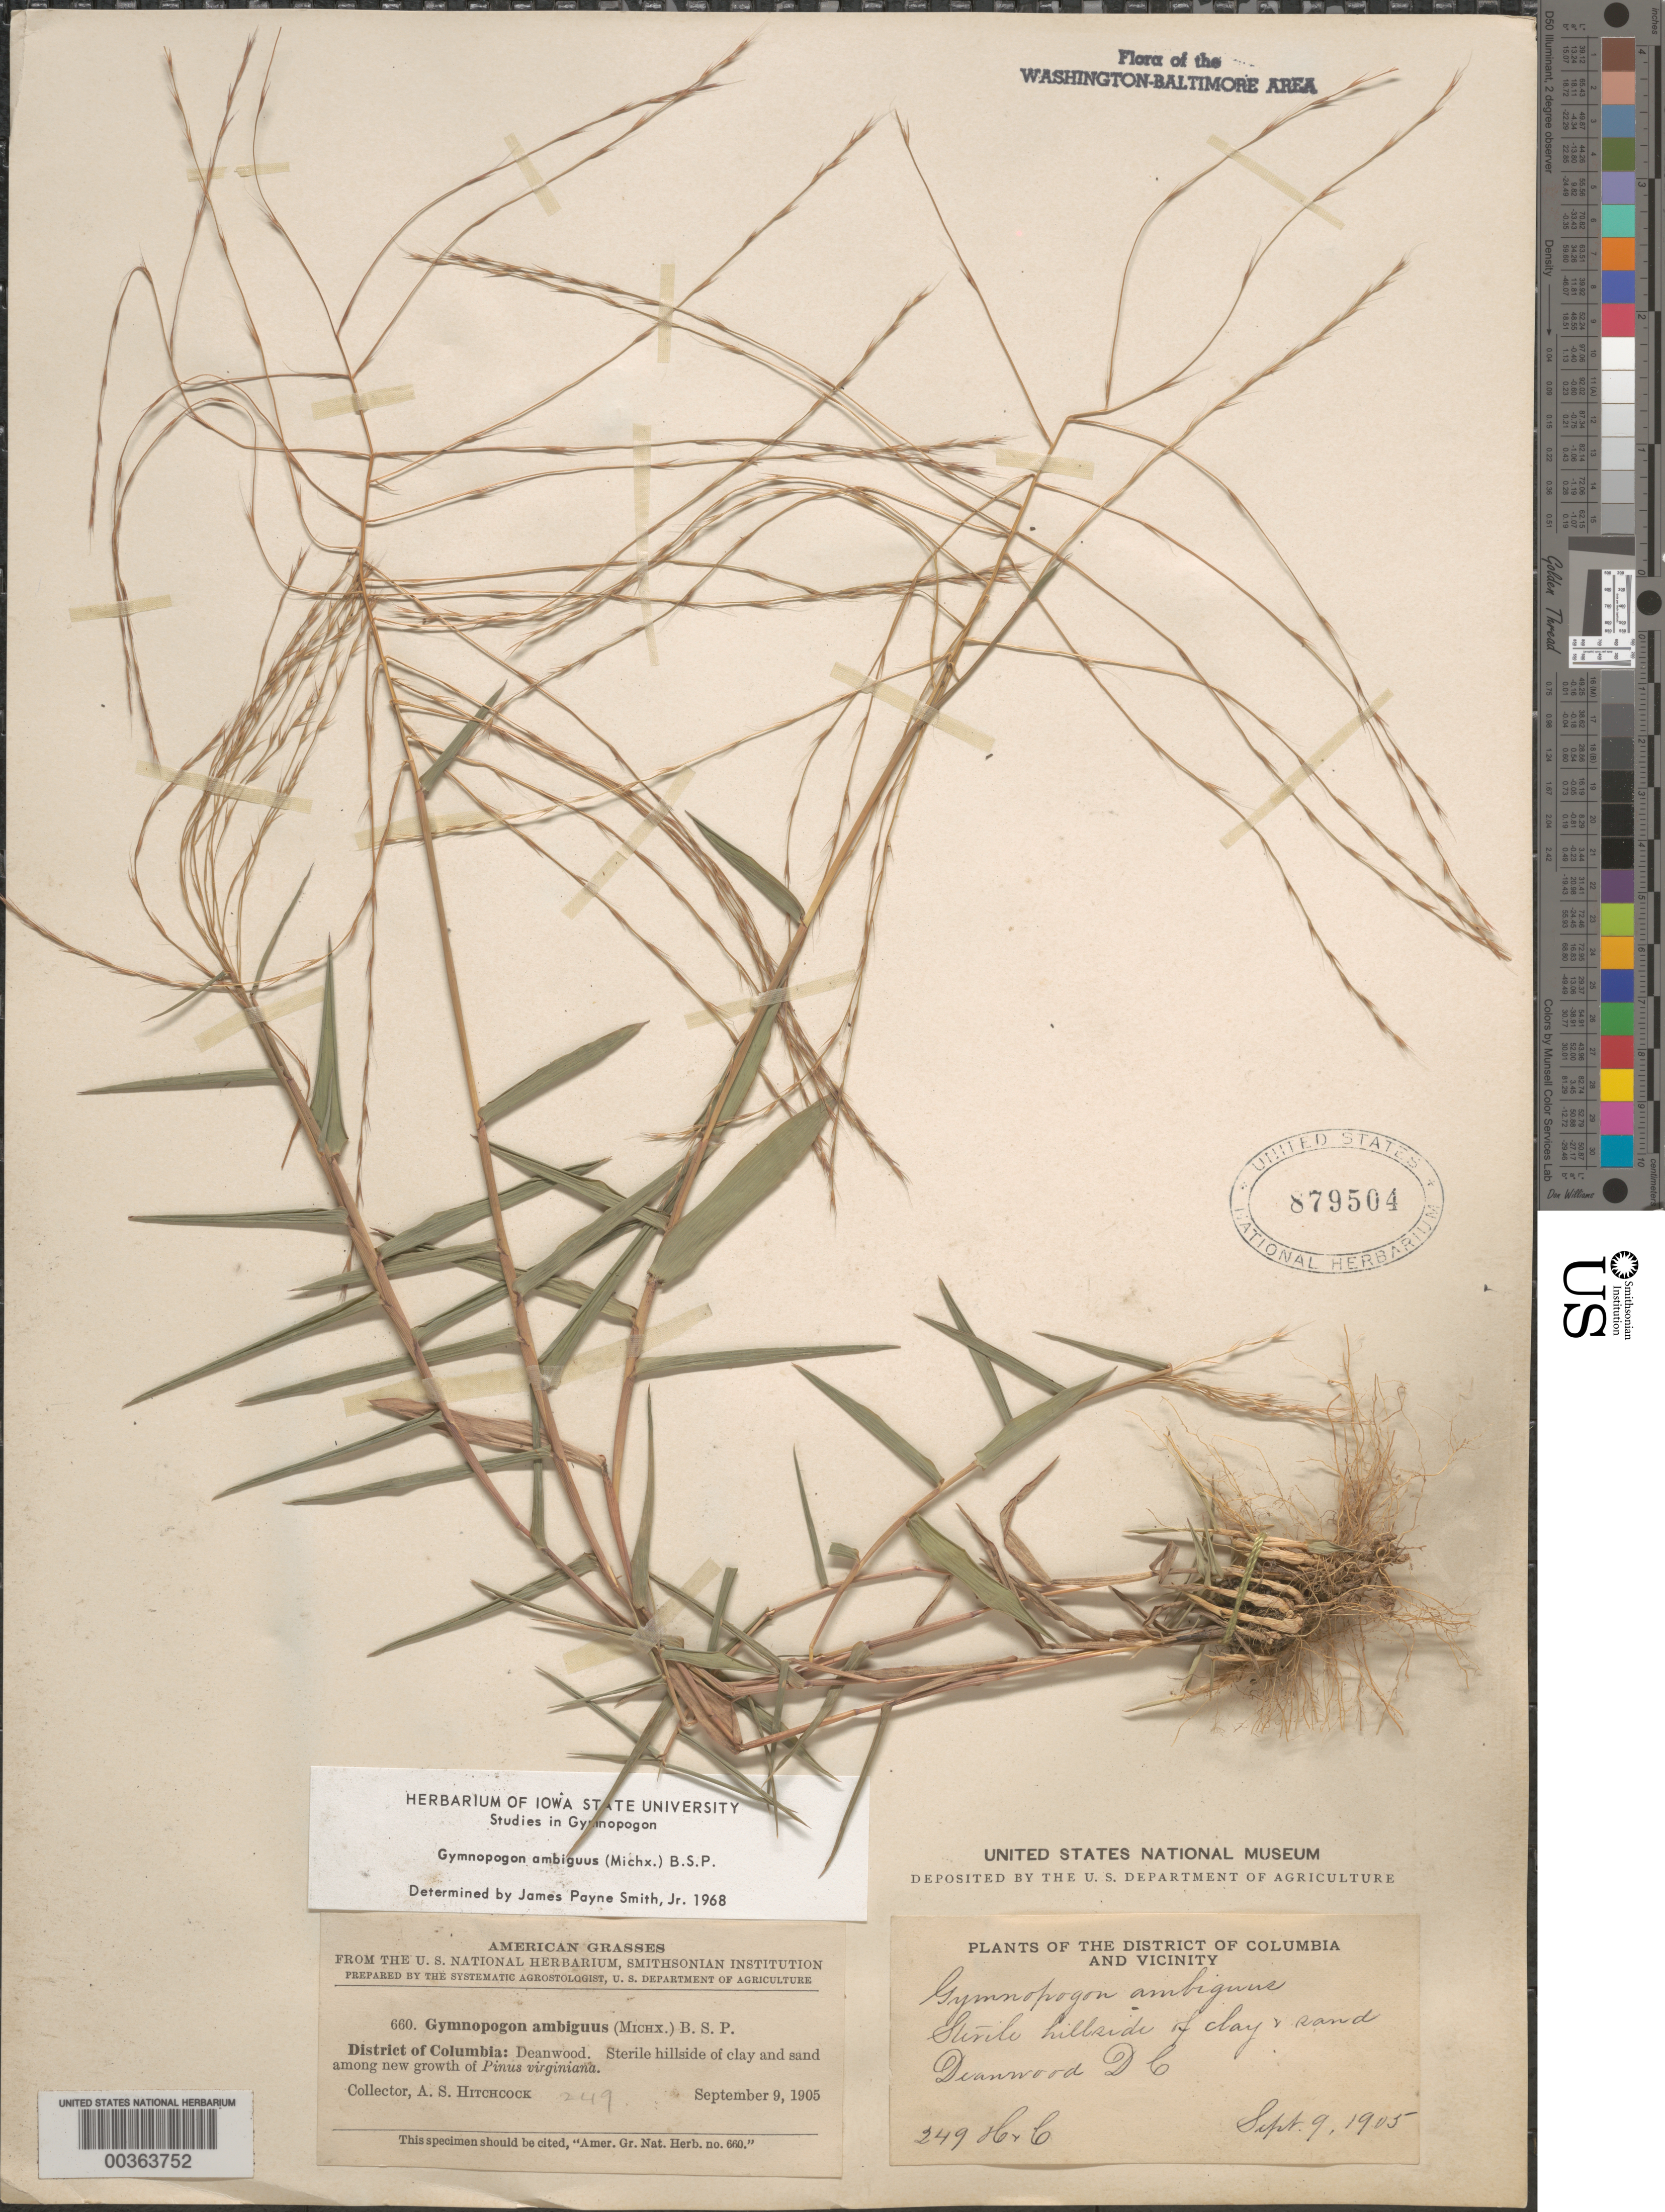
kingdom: Plantae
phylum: Tracheophyta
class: Liliopsida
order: Poales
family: Poaceae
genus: Gymnopogon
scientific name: Gymnopogon ambiguus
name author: (Michx.) Britton, Stearns & Poggenb.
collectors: A. S. Hitchcock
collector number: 249 / 660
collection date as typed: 09 Sep 1905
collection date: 1905-09-09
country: United States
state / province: District of Columbia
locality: Deanwood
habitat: Sterile hillside of clay and sand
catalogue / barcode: US 879504